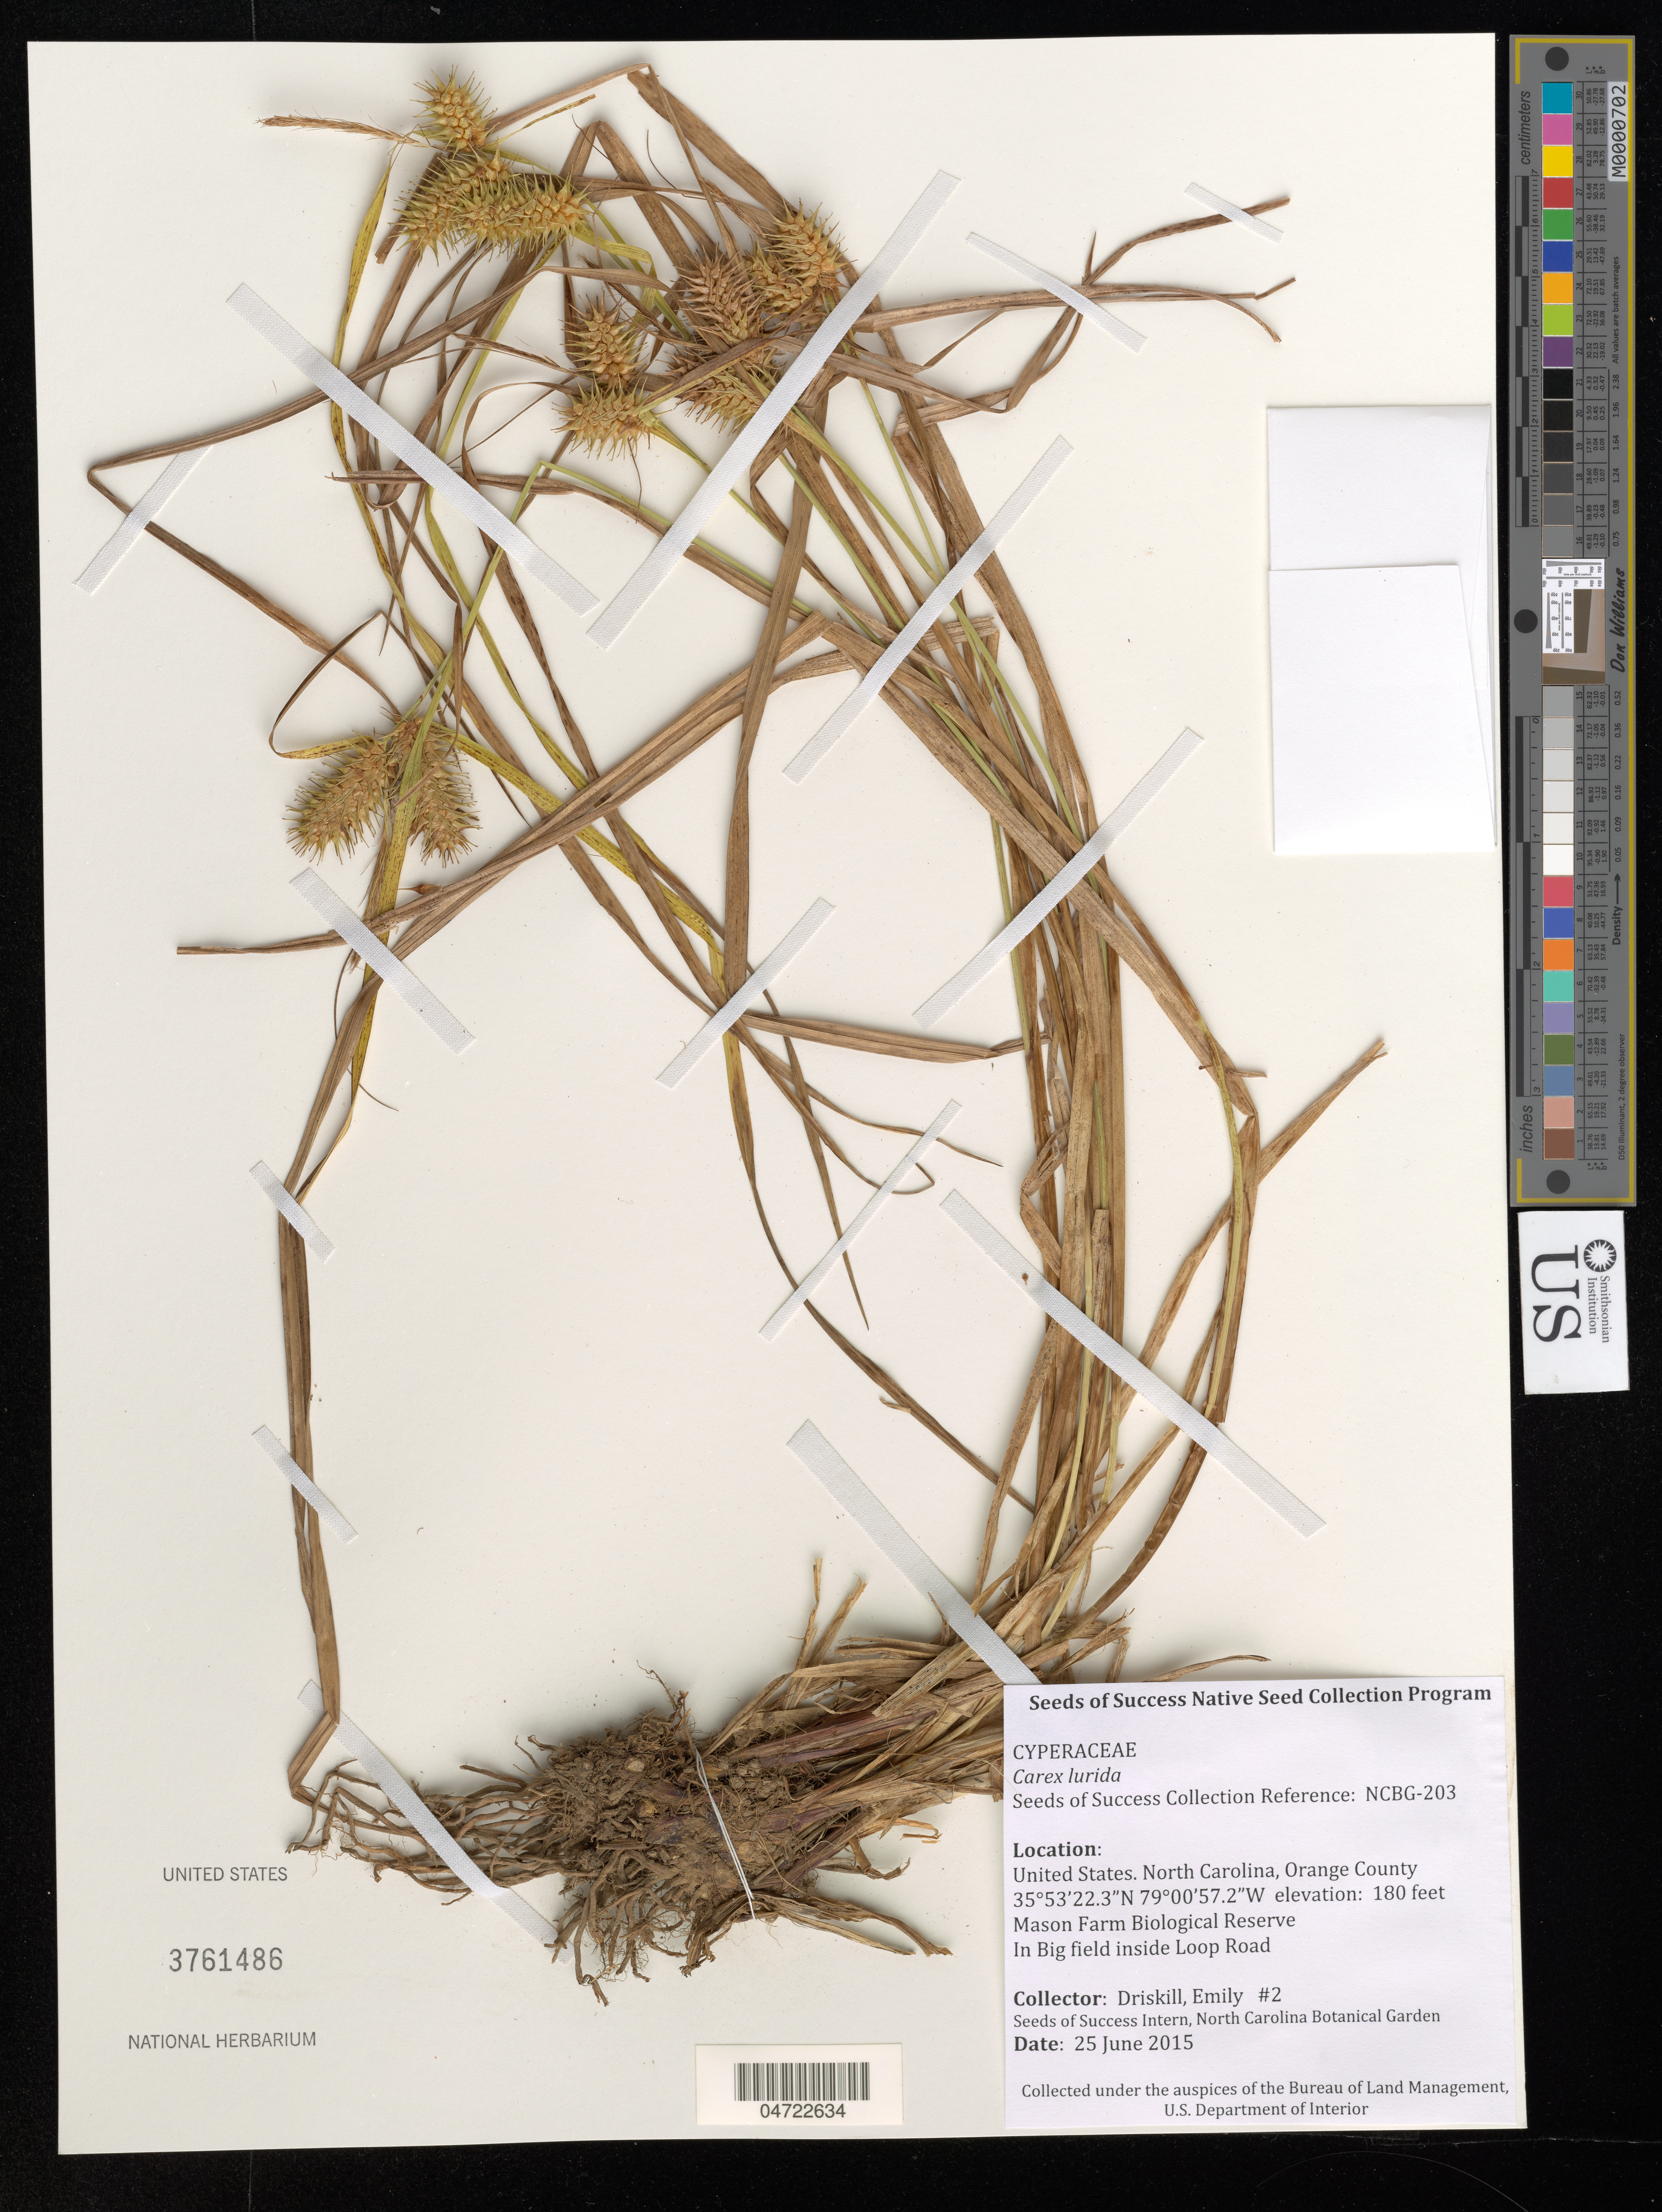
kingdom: Plantae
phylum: Tracheophyta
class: Liliopsida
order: Poales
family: Cyperaceae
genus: Carex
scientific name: Carex lurida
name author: Wahlenb.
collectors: E. Driskill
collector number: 2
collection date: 2015-06-25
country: United States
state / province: North Carolina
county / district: Orange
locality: Orange County. Mason Farm Biological Reserve. In Big field inside Loop Road.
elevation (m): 55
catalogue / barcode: US 3761486